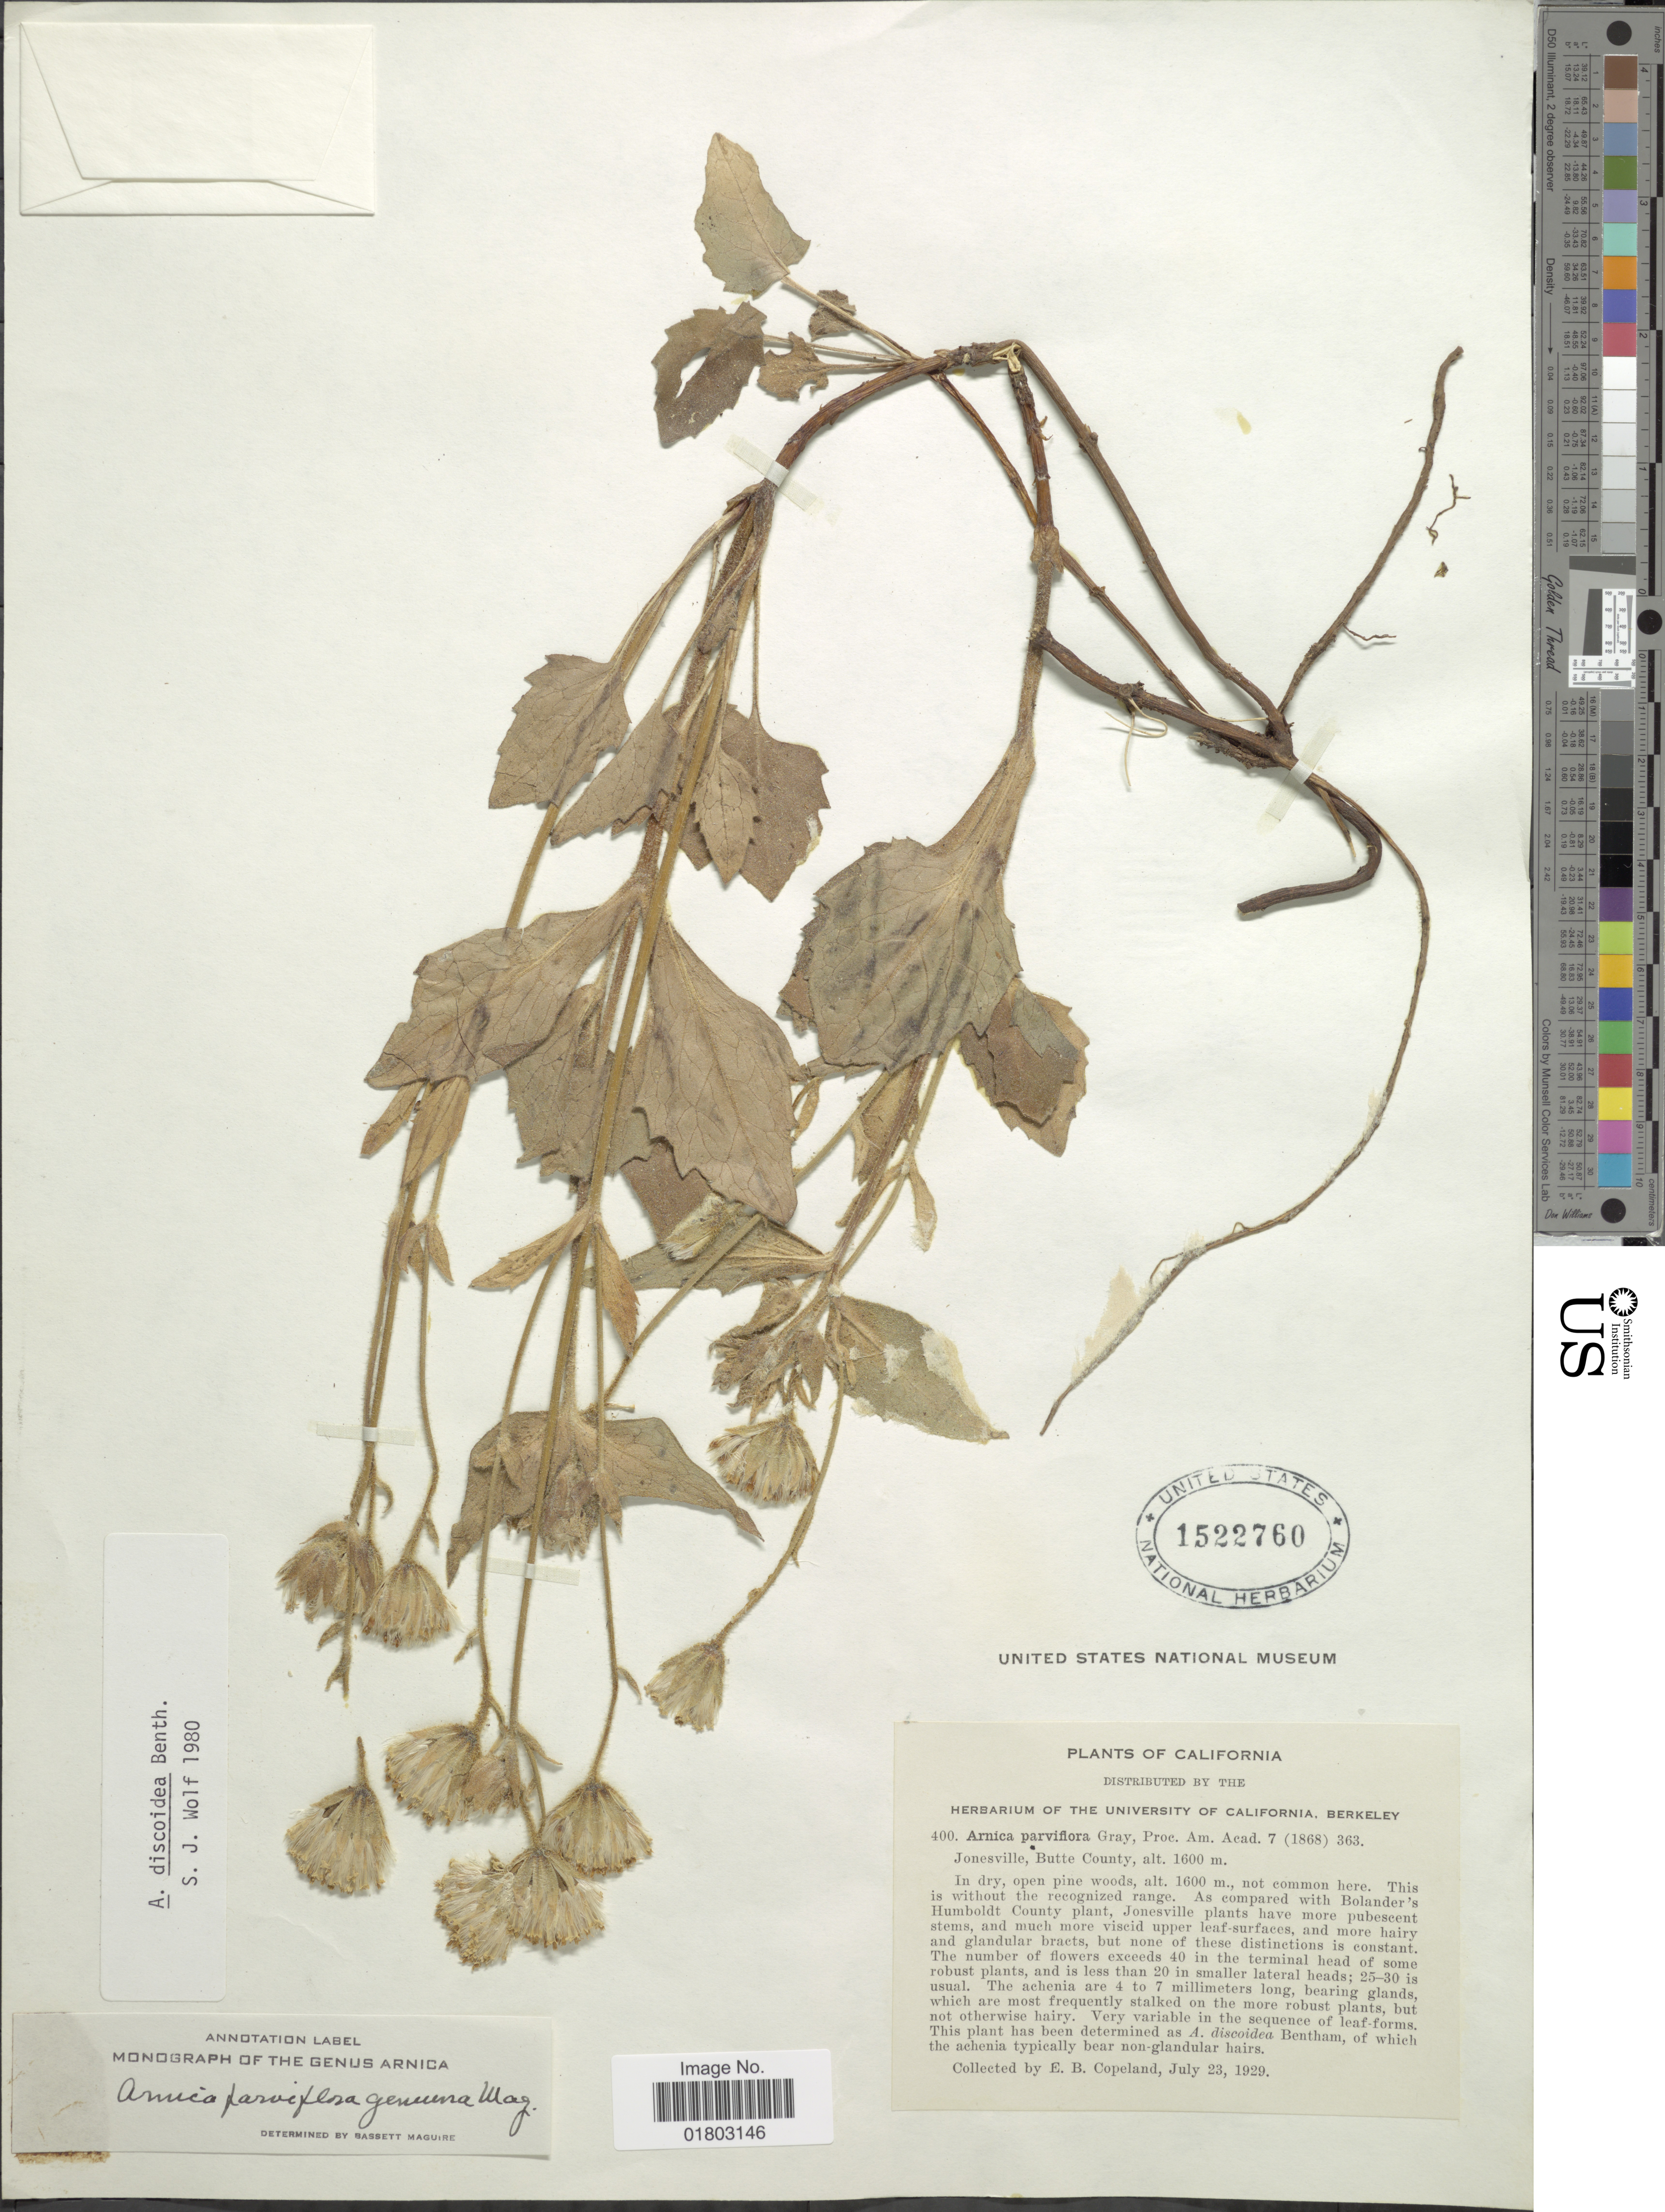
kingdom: Plantae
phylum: Tracheophyta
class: Magnoliopsida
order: Asterales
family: Asteraceae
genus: Arnica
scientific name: Arnica discoidea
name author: Benth.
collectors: E. B. Copeland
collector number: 400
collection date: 1929-07-23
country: United States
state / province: California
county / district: Butte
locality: Jonesville, Butte County, In dry, open pine woods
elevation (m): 1600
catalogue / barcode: US 1522760